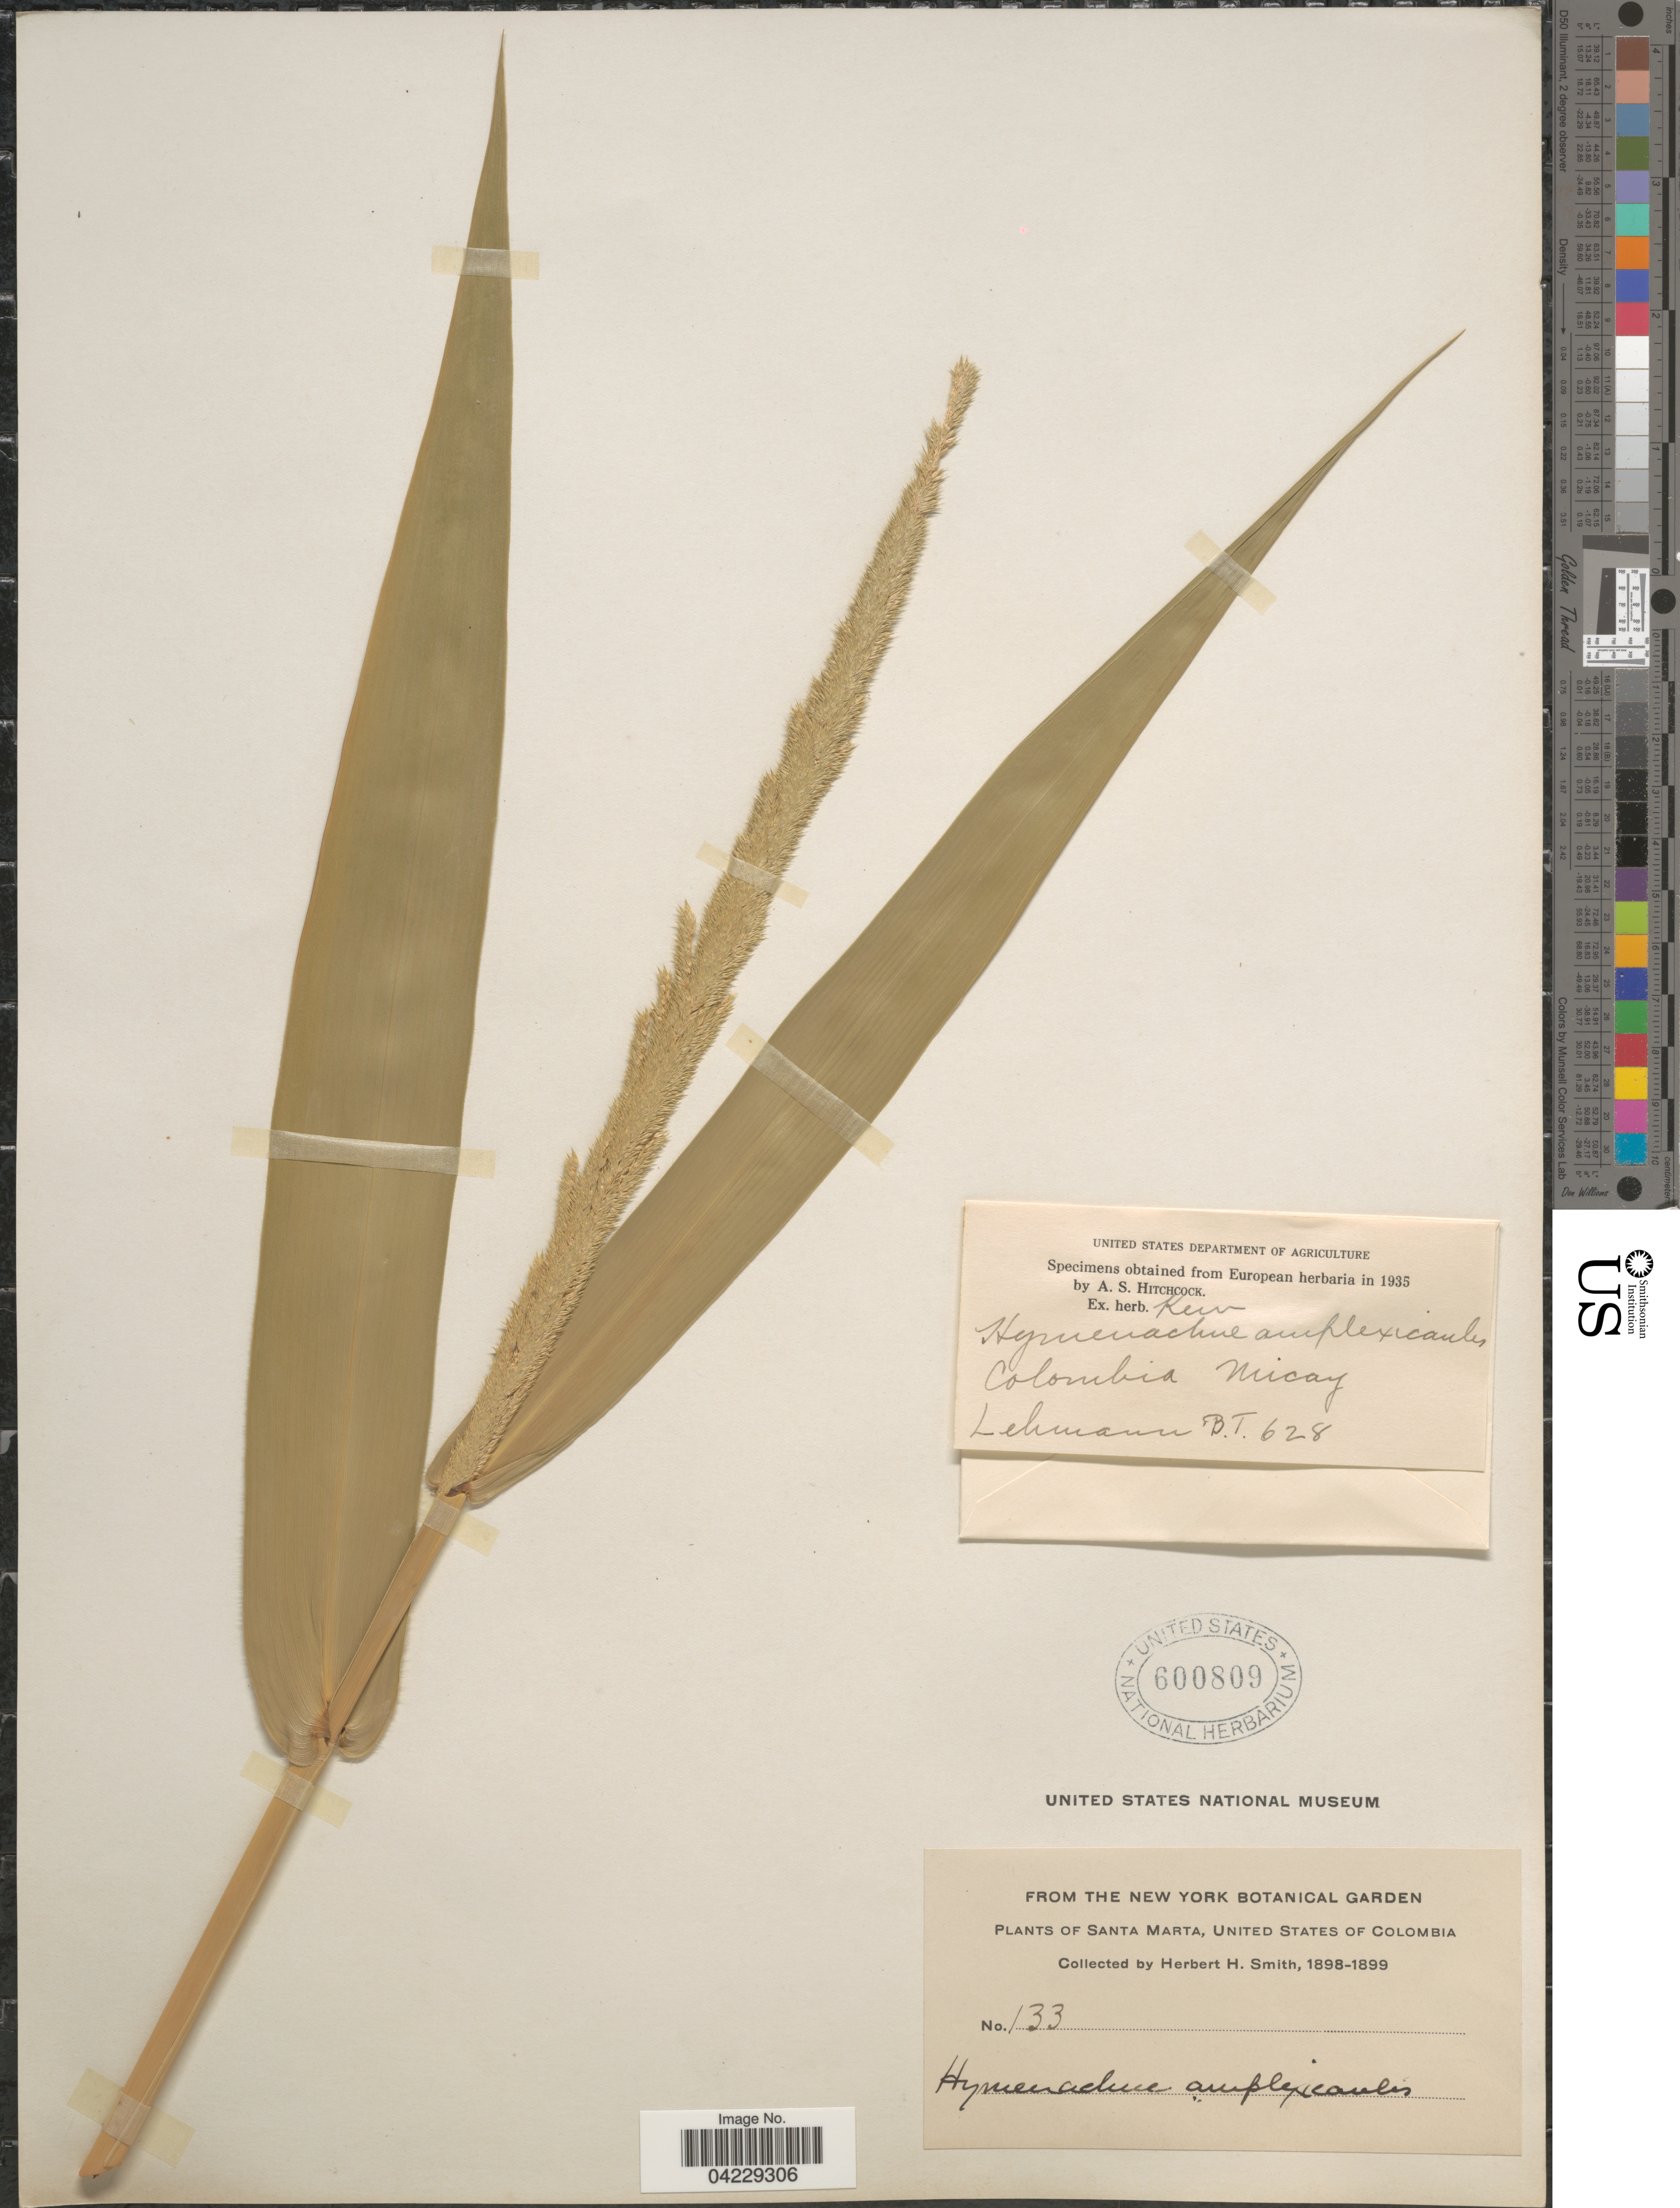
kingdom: Plantae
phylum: Tracheophyta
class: Liliopsida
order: Poales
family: Poaceae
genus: Hymenachne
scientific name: Hymenachne amplexicaulis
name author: (Rudge) Nees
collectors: Herbert H. Smith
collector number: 133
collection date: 1898/1899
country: Colombia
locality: Santa Marta, United States of Colombia.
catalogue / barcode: US 600809-2